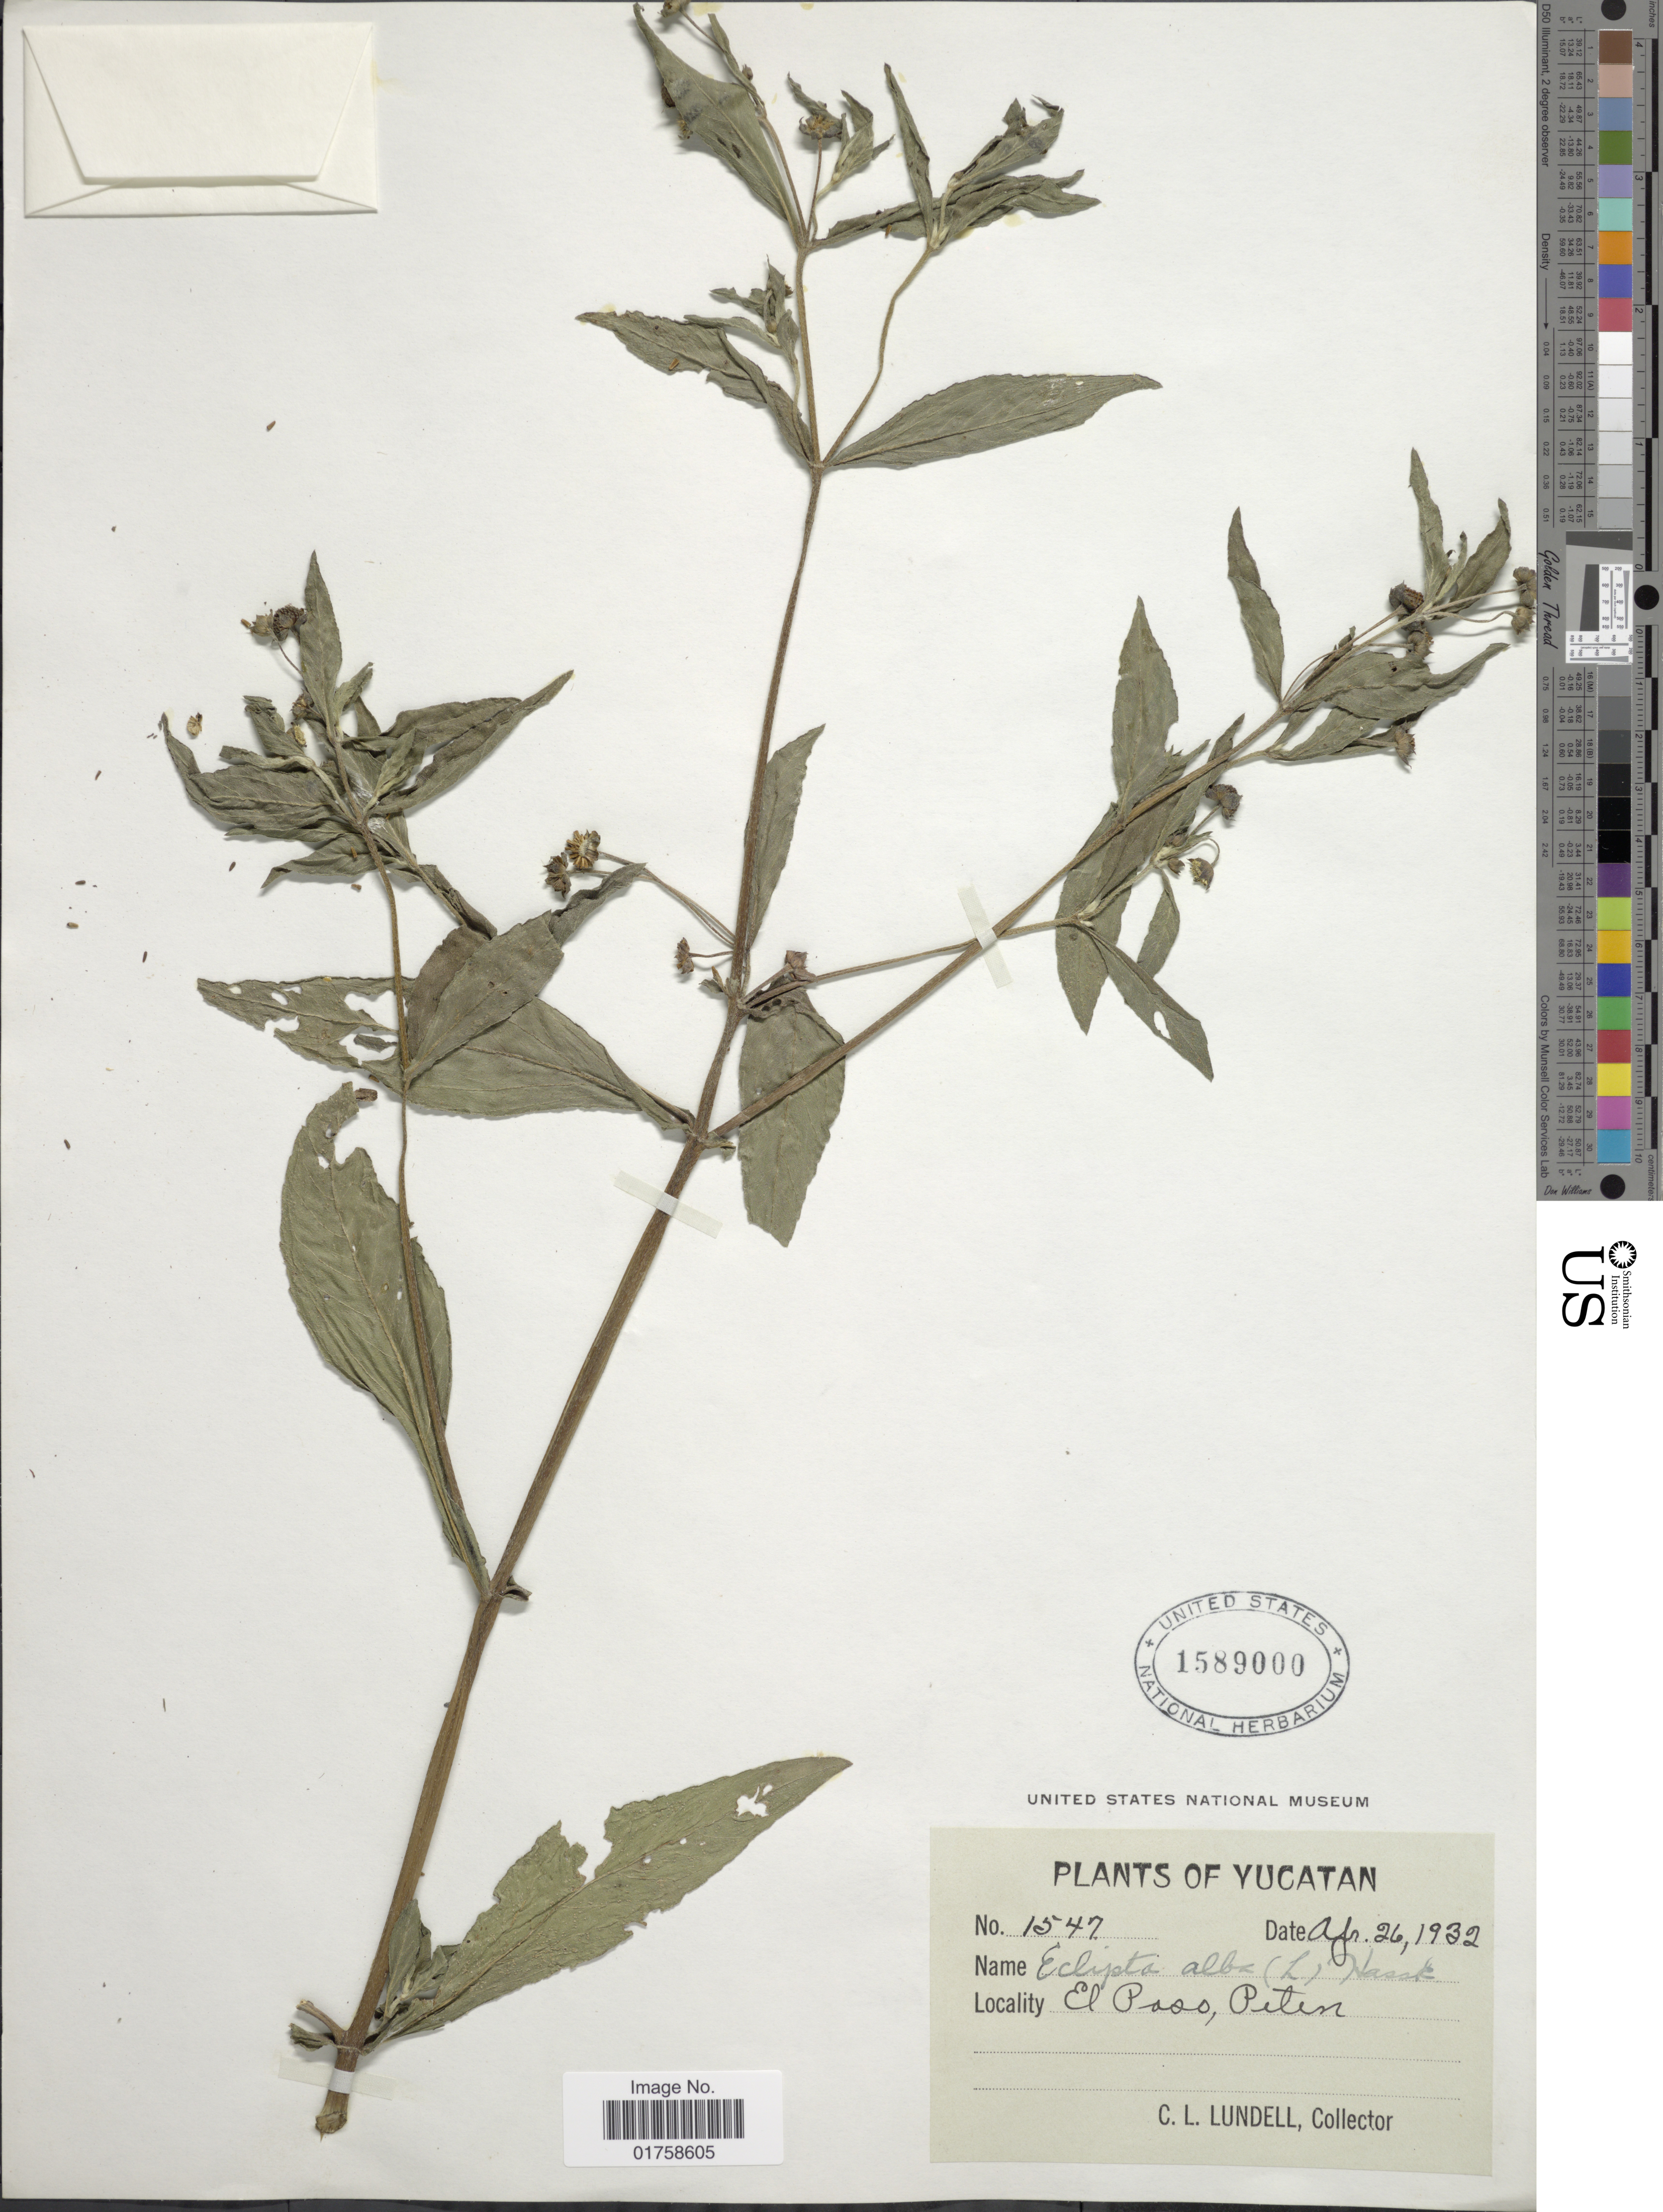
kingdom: Plantae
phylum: Tracheophyta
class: Magnoliopsida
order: Asterales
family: Asteraceae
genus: Eclipta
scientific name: Eclipta alba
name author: (L.) Hassk.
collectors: C. L. Lundell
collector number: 1547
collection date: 1932-04-26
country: Mexico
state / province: Yucatán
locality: Yucatán. El Paso, Peten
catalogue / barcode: US 1589000